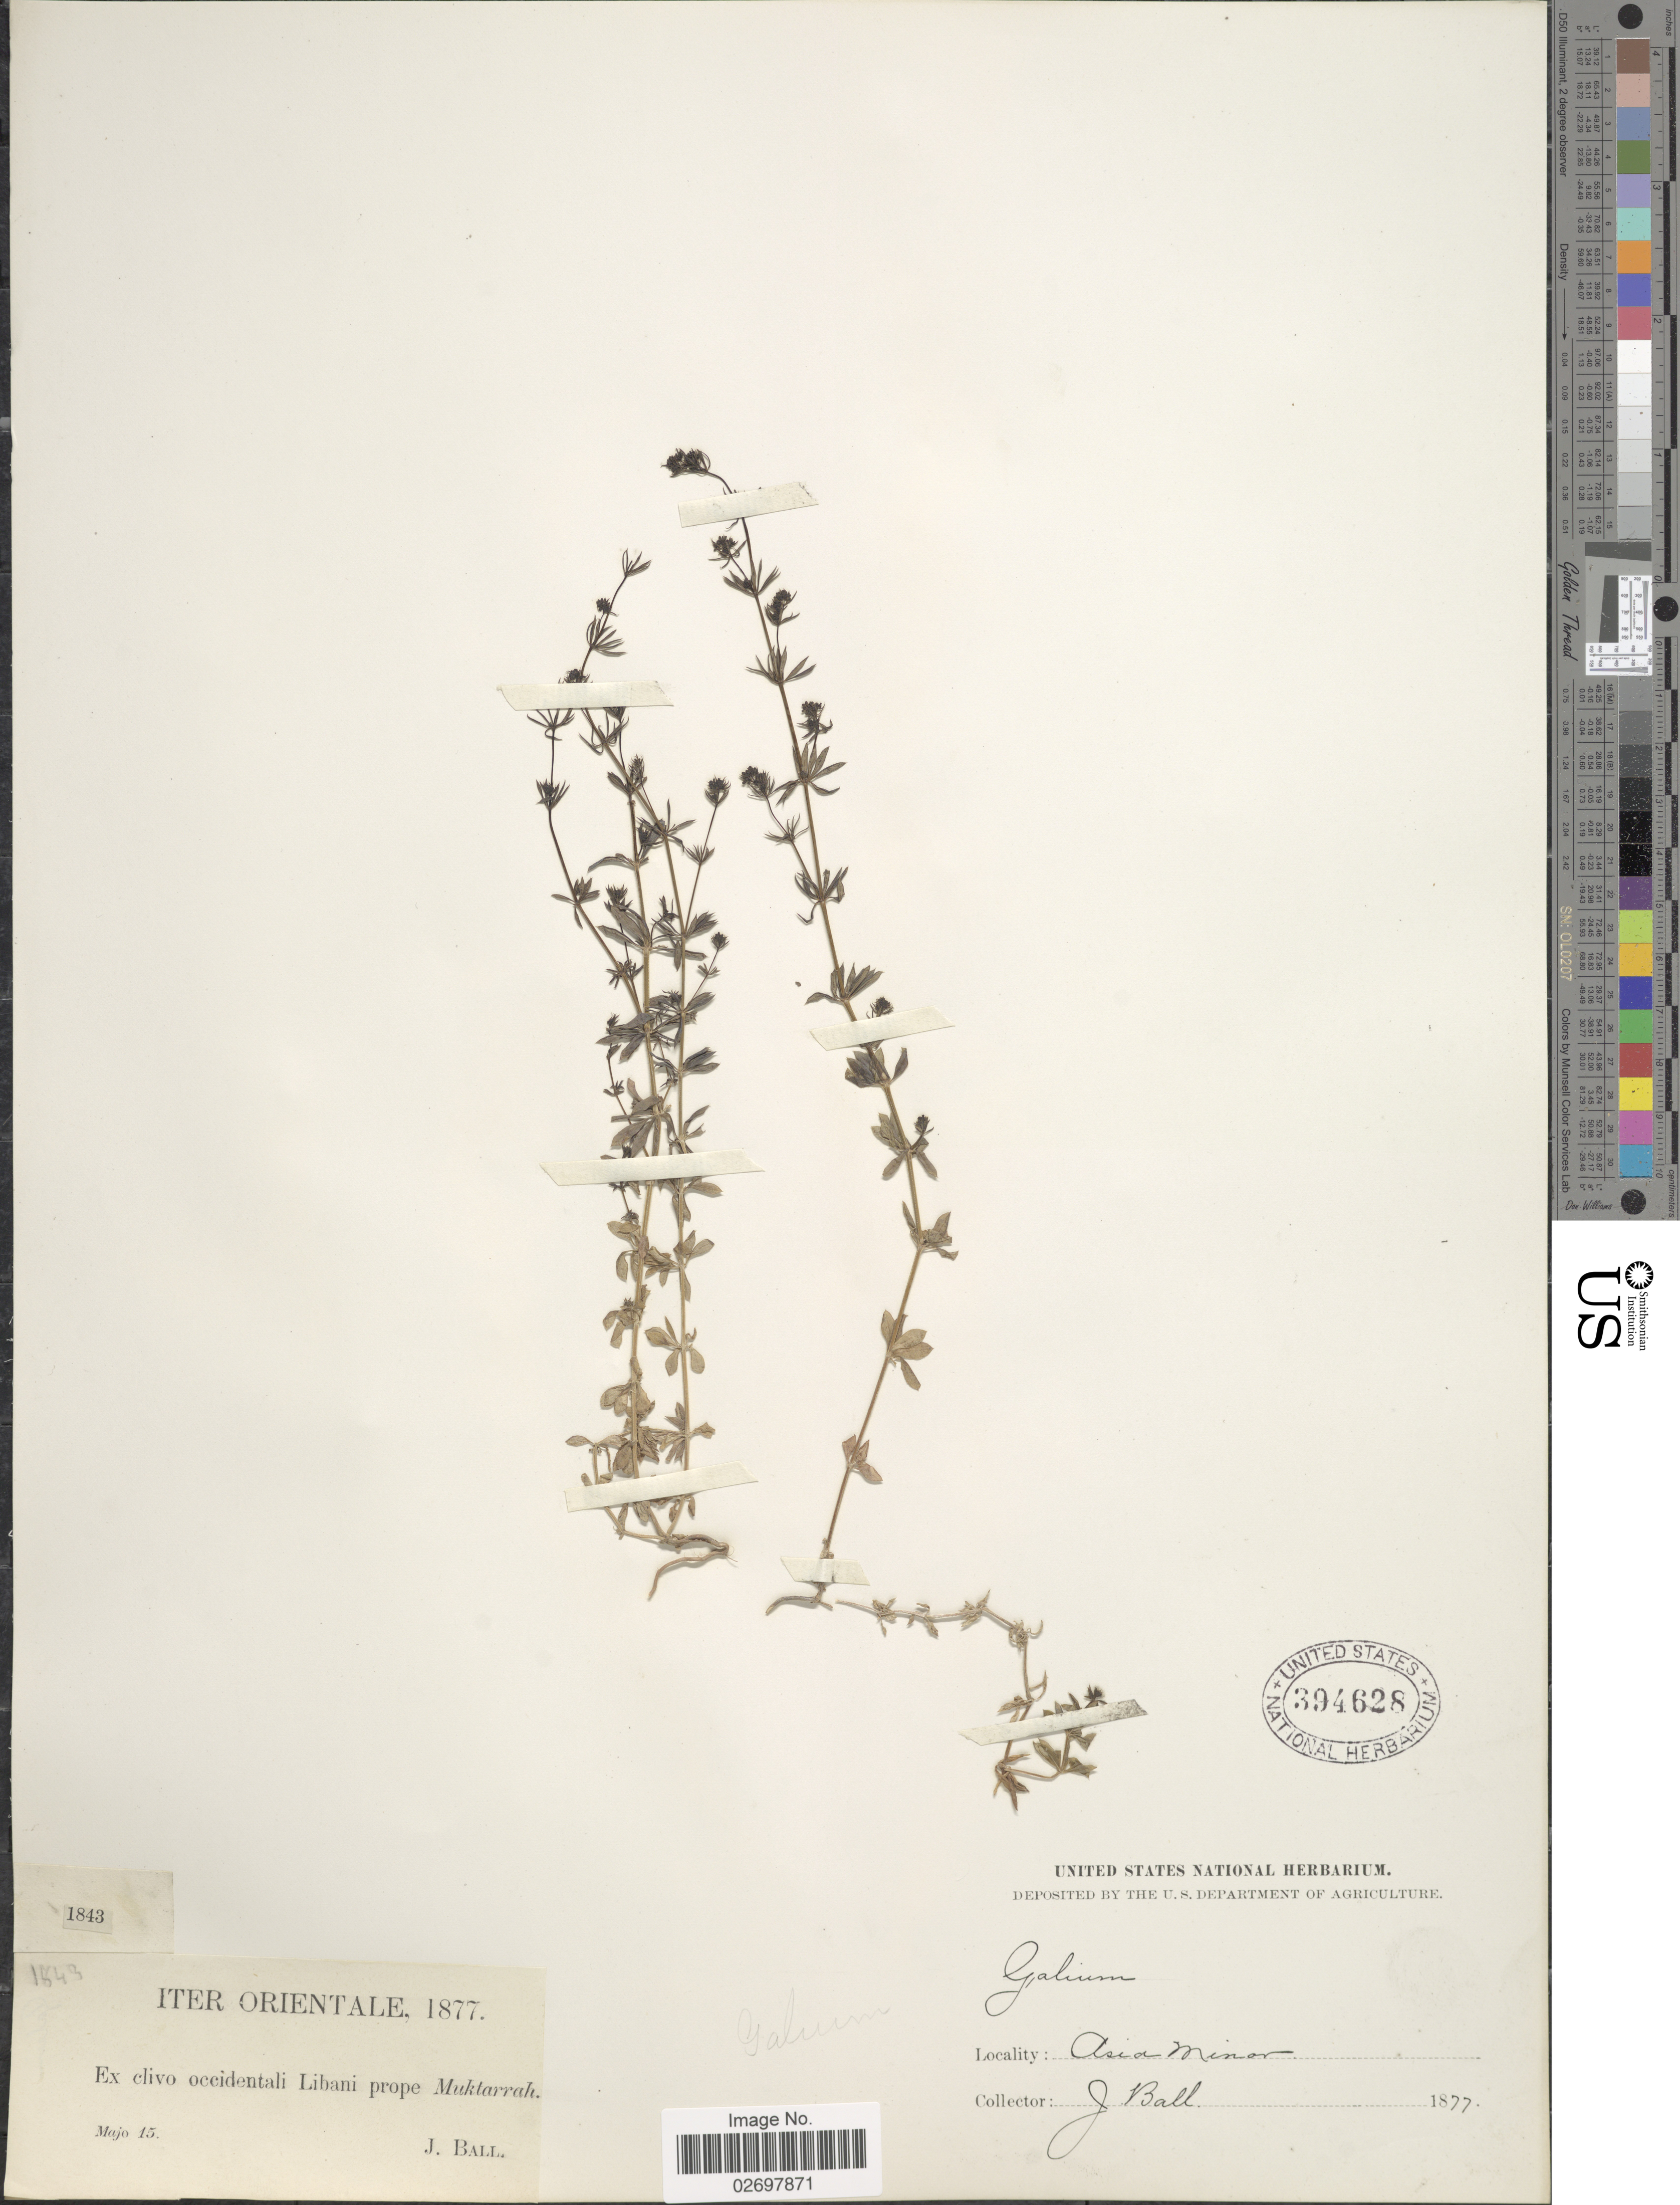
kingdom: Plantae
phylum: Tracheophyta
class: Magnoliopsida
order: Gentianales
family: Rubiaceae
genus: Galium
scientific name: Galium sp.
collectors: J. Ball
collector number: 1843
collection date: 1877-05-15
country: Lebanon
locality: Iter Orientale, Ex clivo occidentali Libani prope Muktarrah, Asia Minor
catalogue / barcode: US 394628